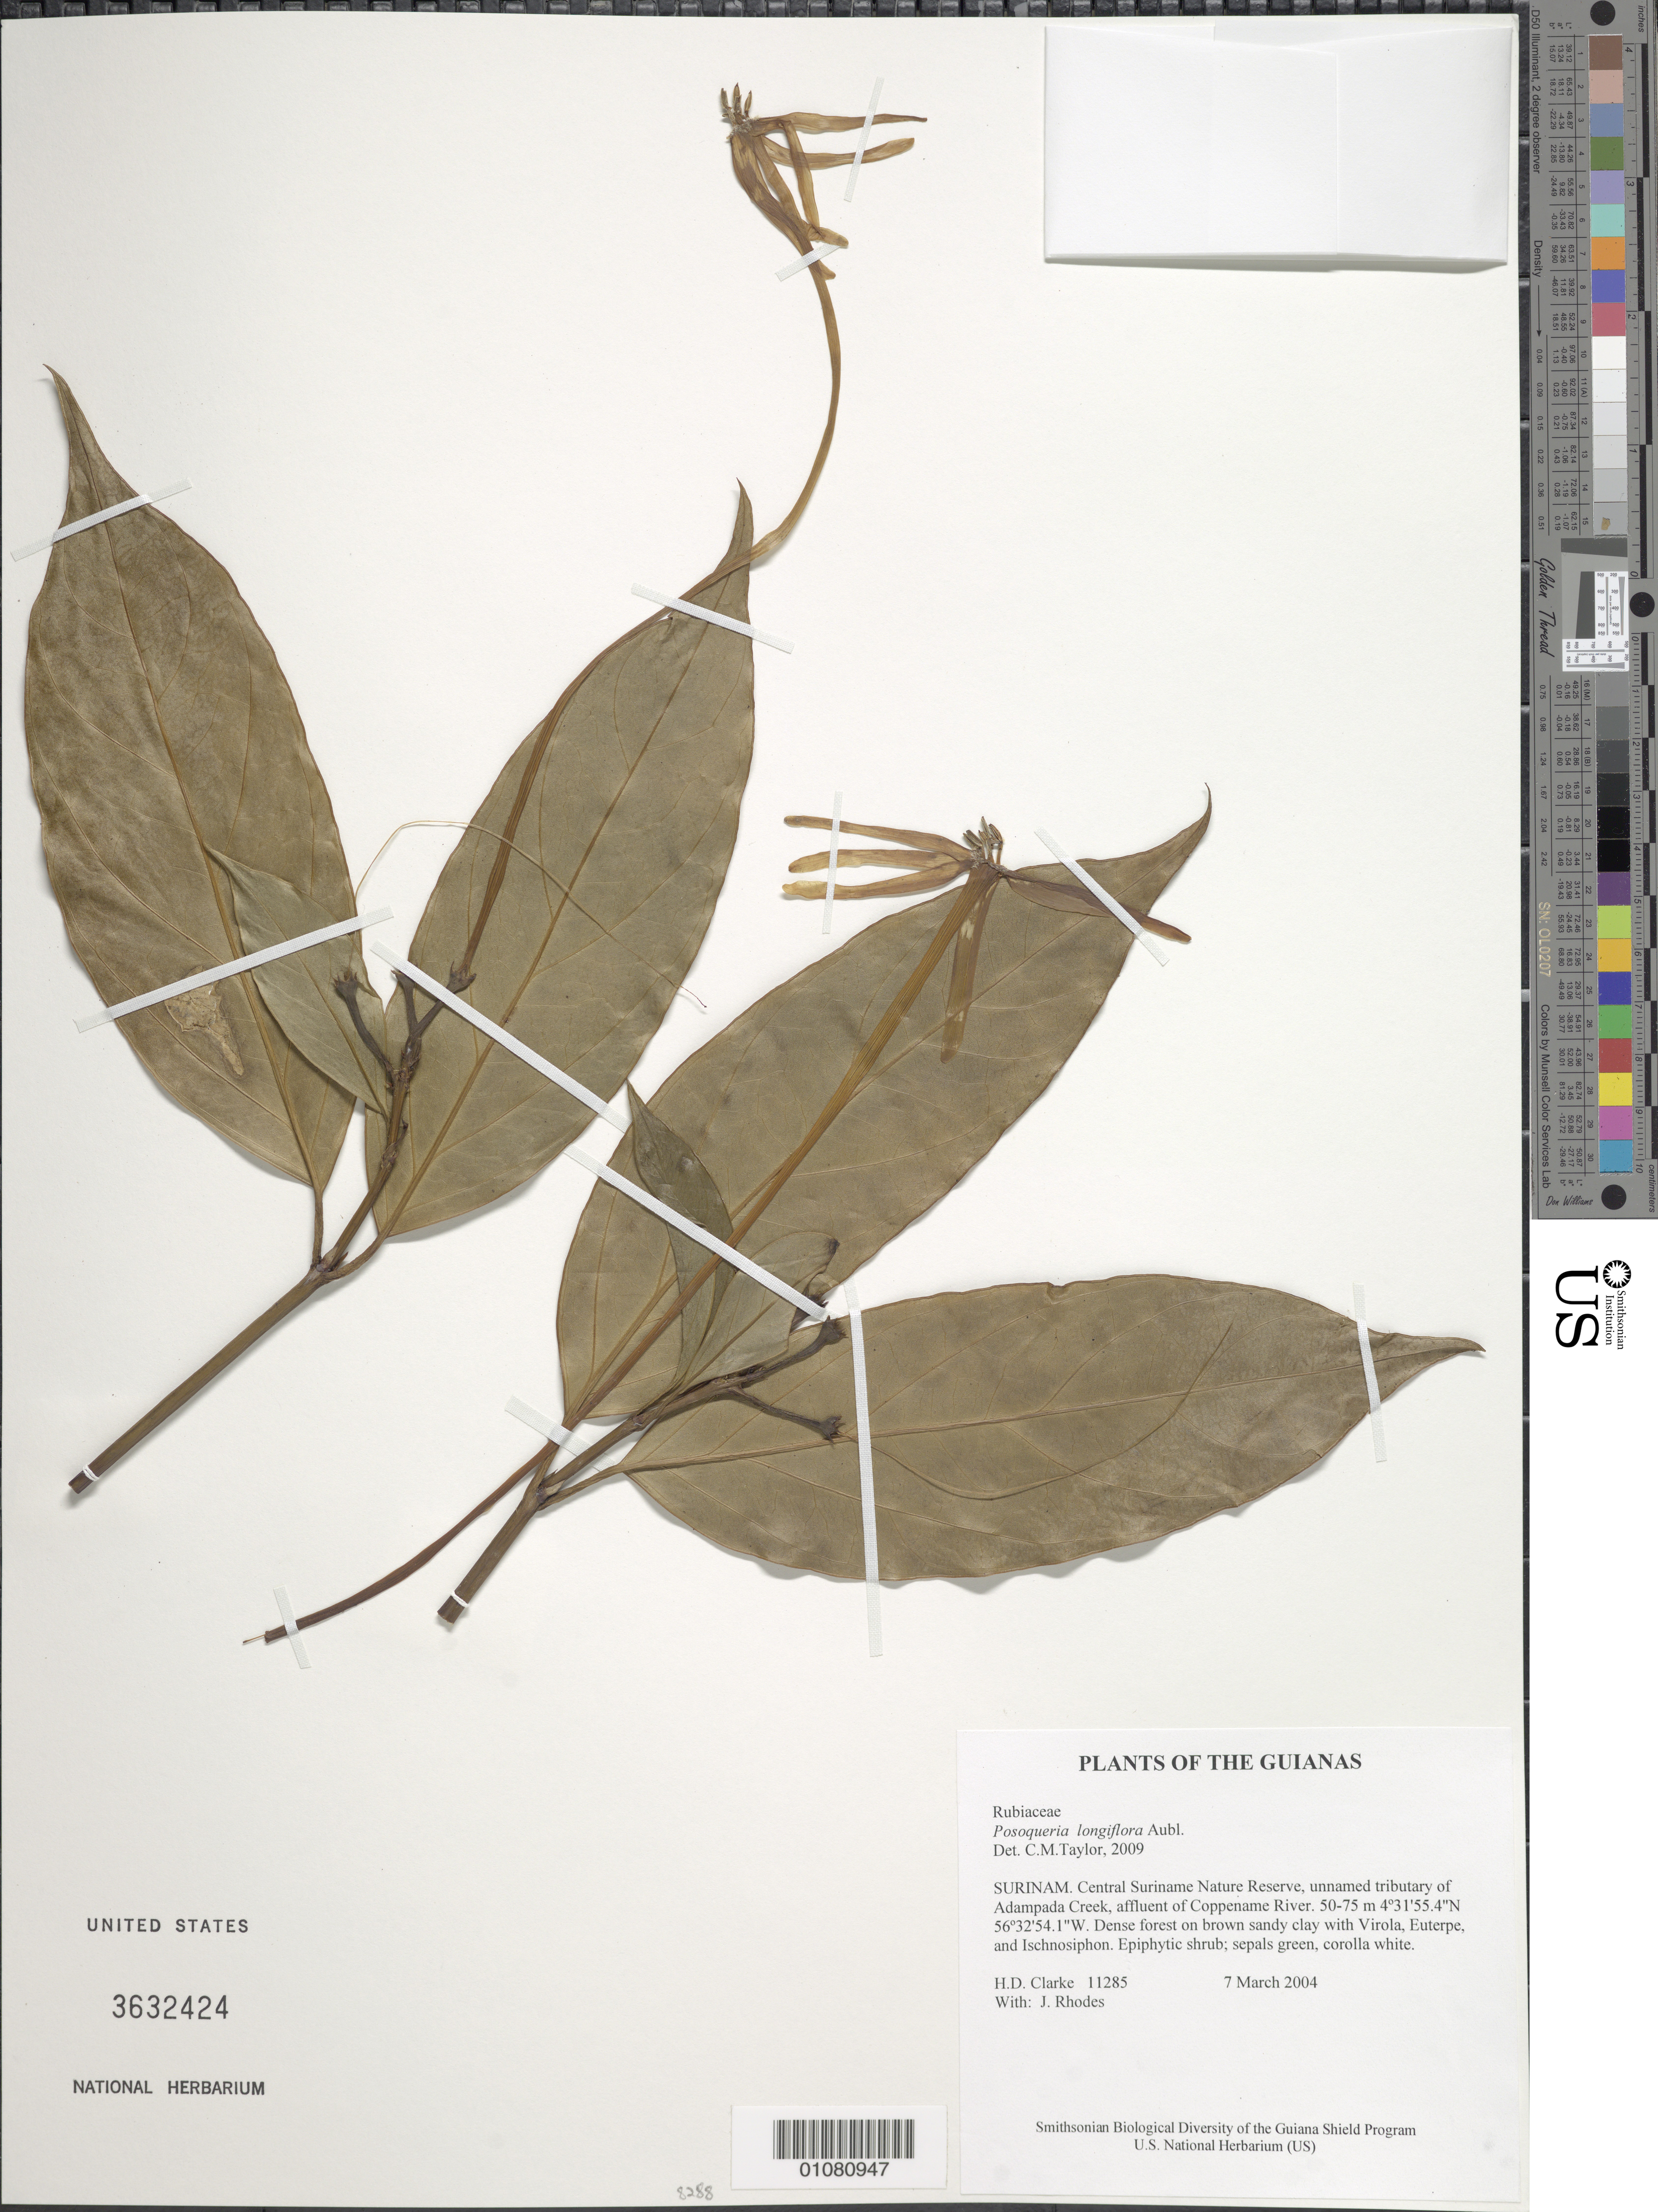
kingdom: Plantae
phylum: Tracheophyta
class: Magnoliopsida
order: Gentianales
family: Rubiaceae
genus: Posoqueria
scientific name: Posoqueria longiflora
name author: Aubl.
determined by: Taylor, Charlotte M.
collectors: H. D. Clarke & J. Rhodes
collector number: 11285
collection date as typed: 7 March 2004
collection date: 2004-03-07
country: Suriname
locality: Central Suriname Nature Reserve, unnamed tributary of Adampada Creek, affluent of Coppename River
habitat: Dense forest on brown sandy clay with Virola, Euterpe, and Ischnosiphon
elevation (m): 50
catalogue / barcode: US 3632424